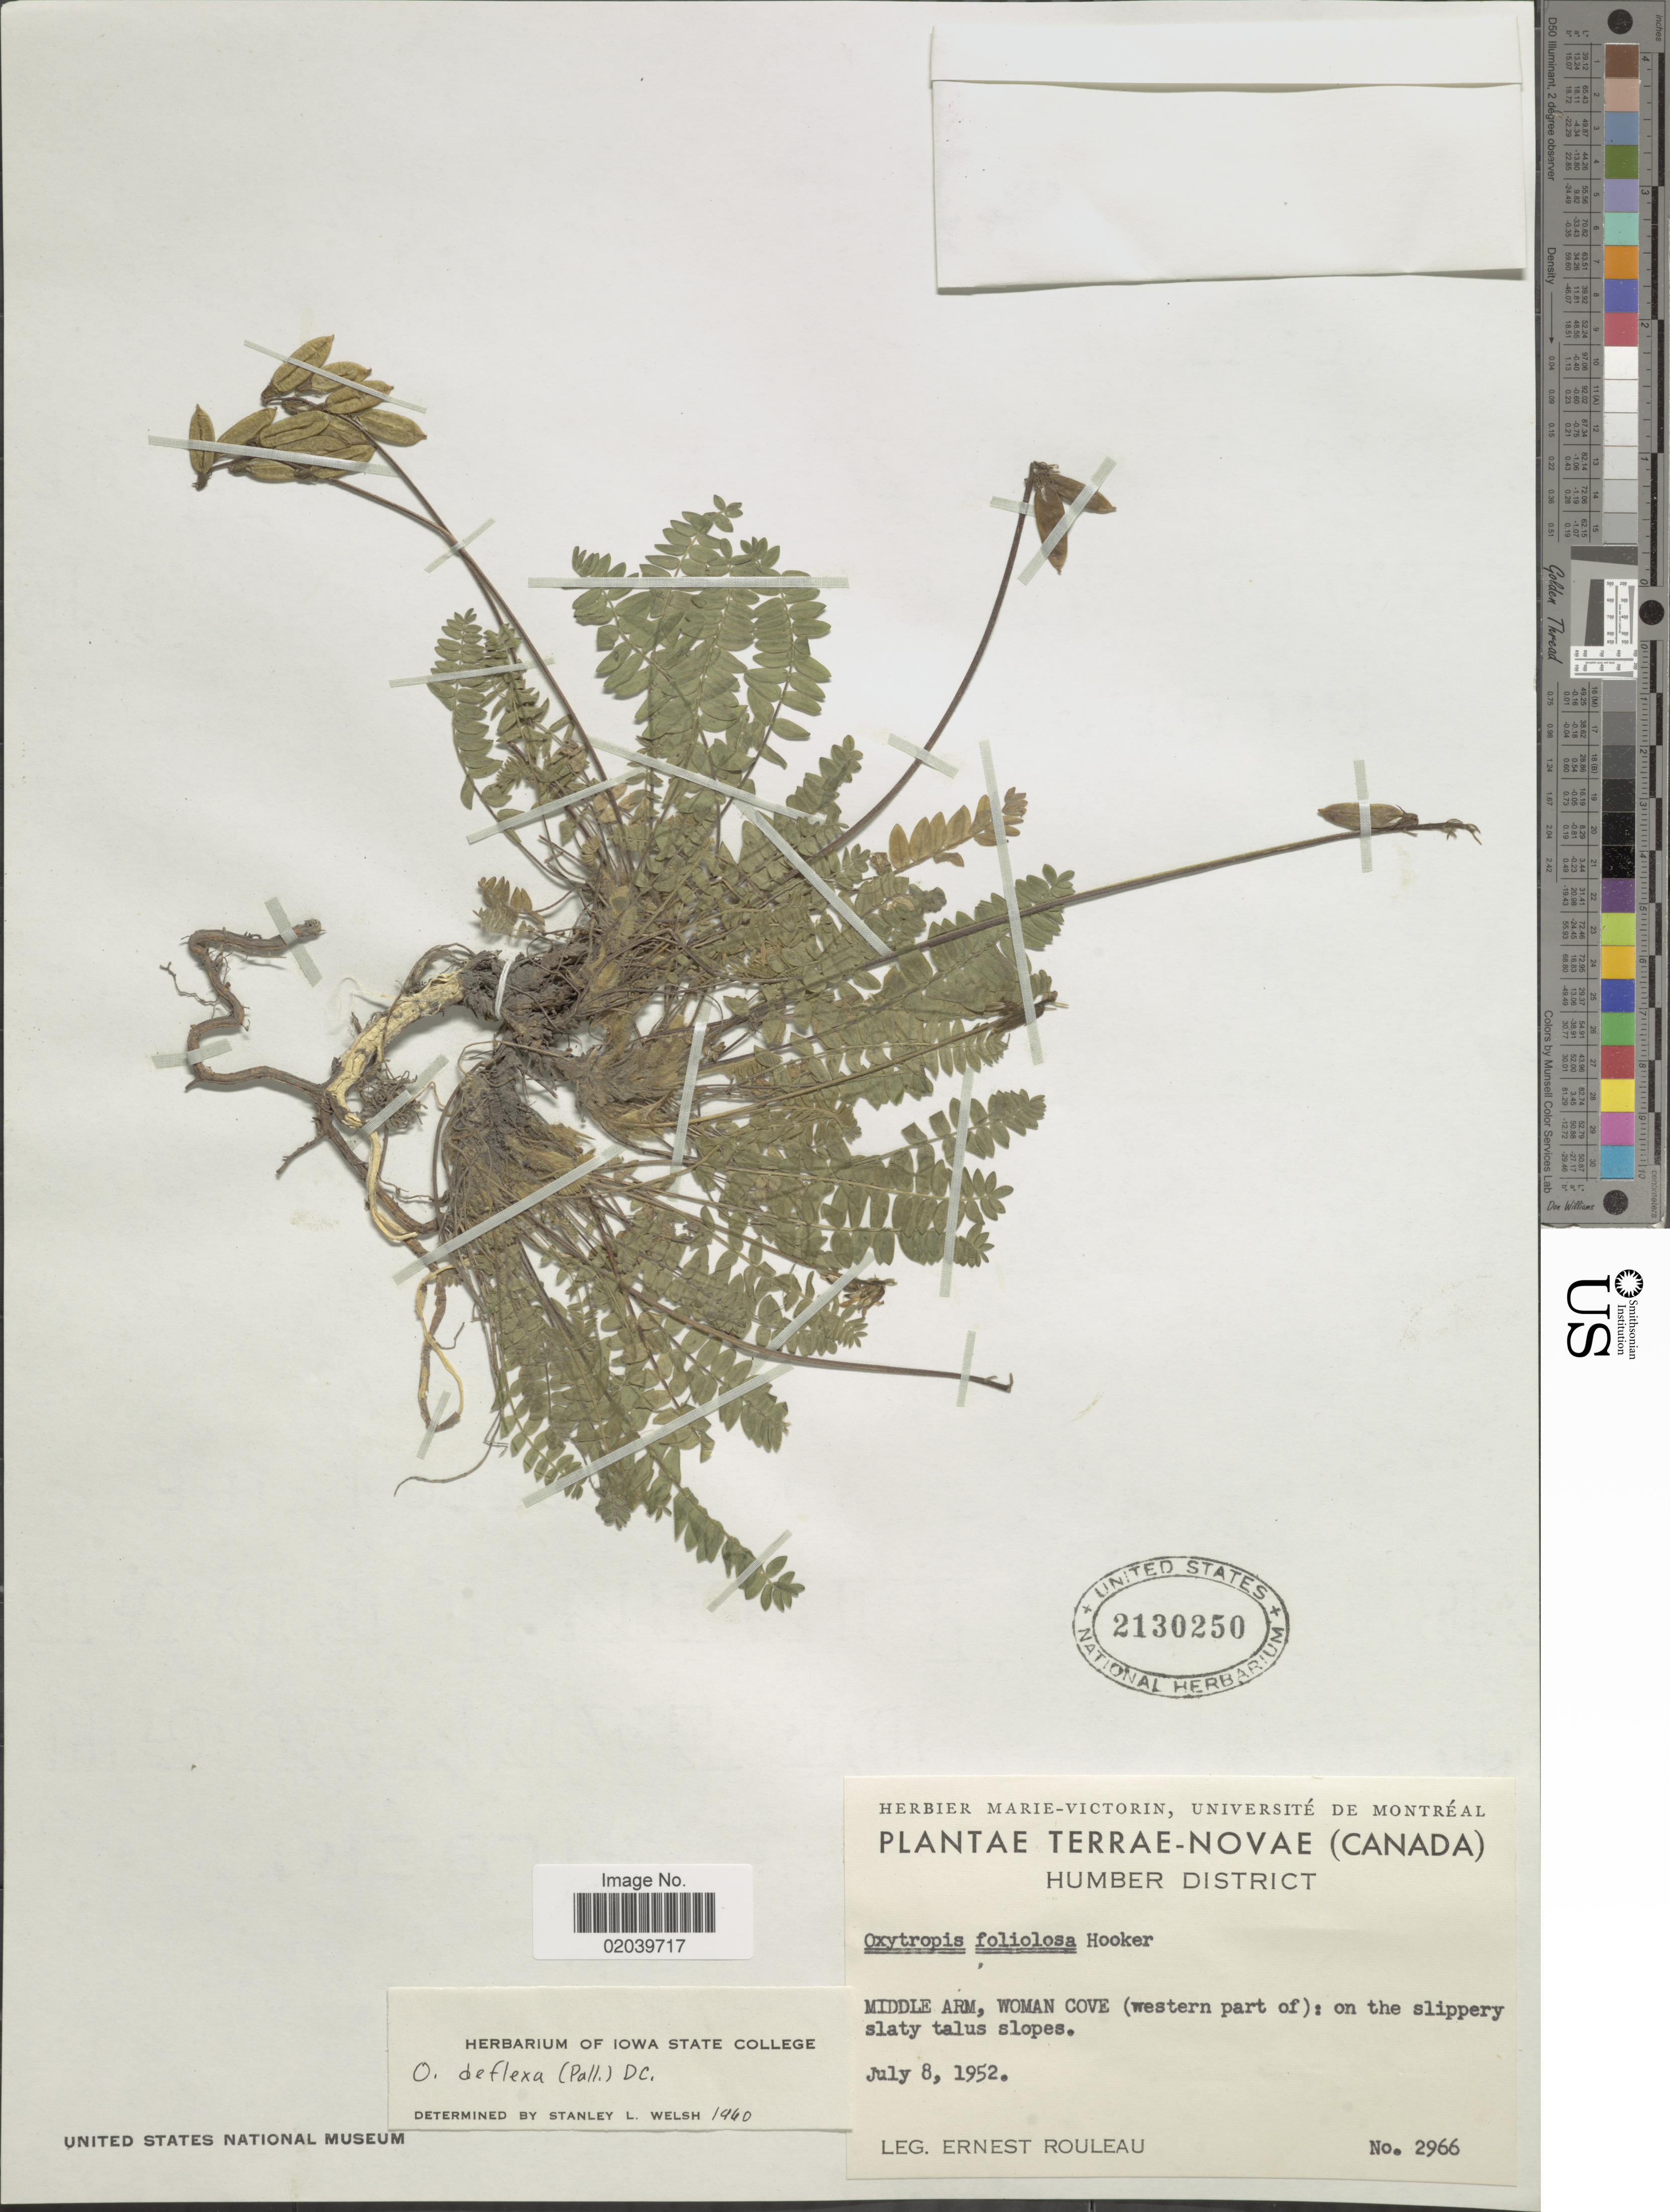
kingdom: Plantae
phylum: Tracheophyta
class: Magnoliopsida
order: Fabales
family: Fabaceae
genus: Oxytropis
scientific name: Oxytropis deflexa var. foliolosa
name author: (Hook.) Barneby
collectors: E. Rouleau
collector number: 2966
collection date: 1952-07-08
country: Canada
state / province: Newfoundland and Labrador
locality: Terrae-Novae. Humber District. Middle Arm, Woman Cove (western part of): on the slippery slaty talus slopes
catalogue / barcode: US 2130250